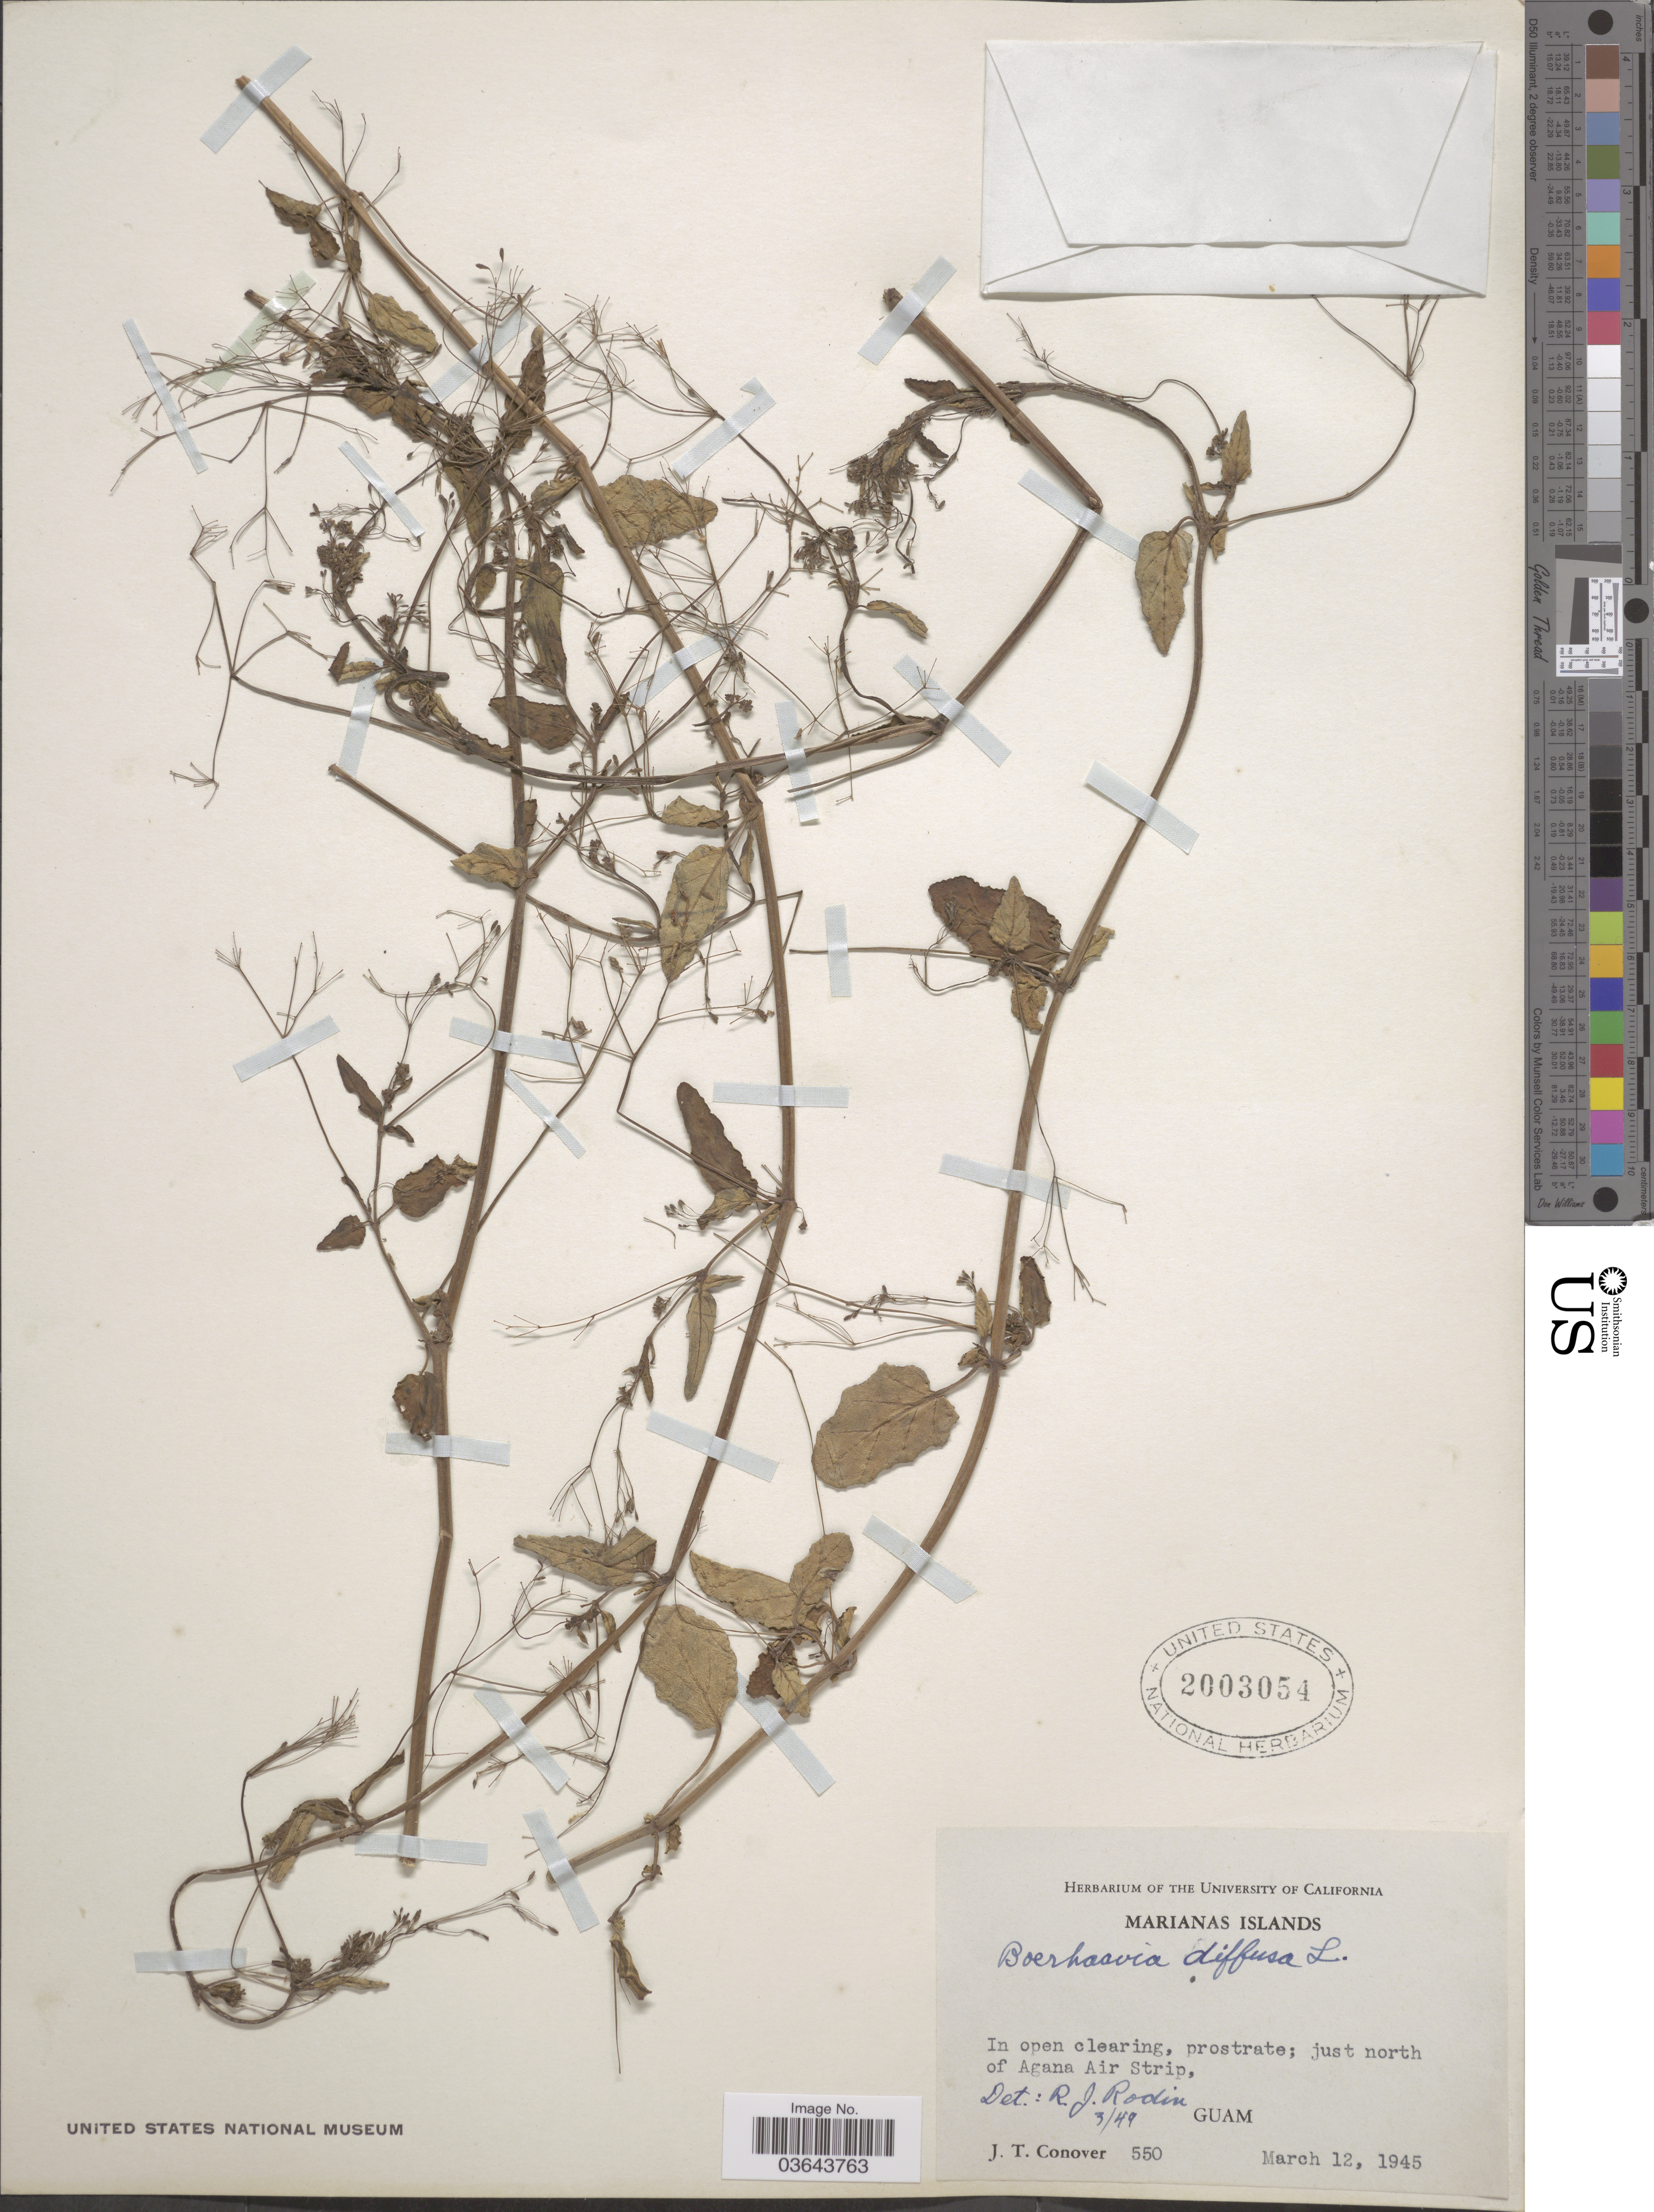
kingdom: Plantae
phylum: Tracheophyta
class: Magnoliopsida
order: Caryophyllales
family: Nyctaginaceae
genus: Boerhavia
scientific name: Boerhavia repens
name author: L.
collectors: J. T. Conover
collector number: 550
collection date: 1945-03-12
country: Guam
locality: Marianas Islands. In open clearing, just north of Agana Air Strip.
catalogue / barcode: US 2003054